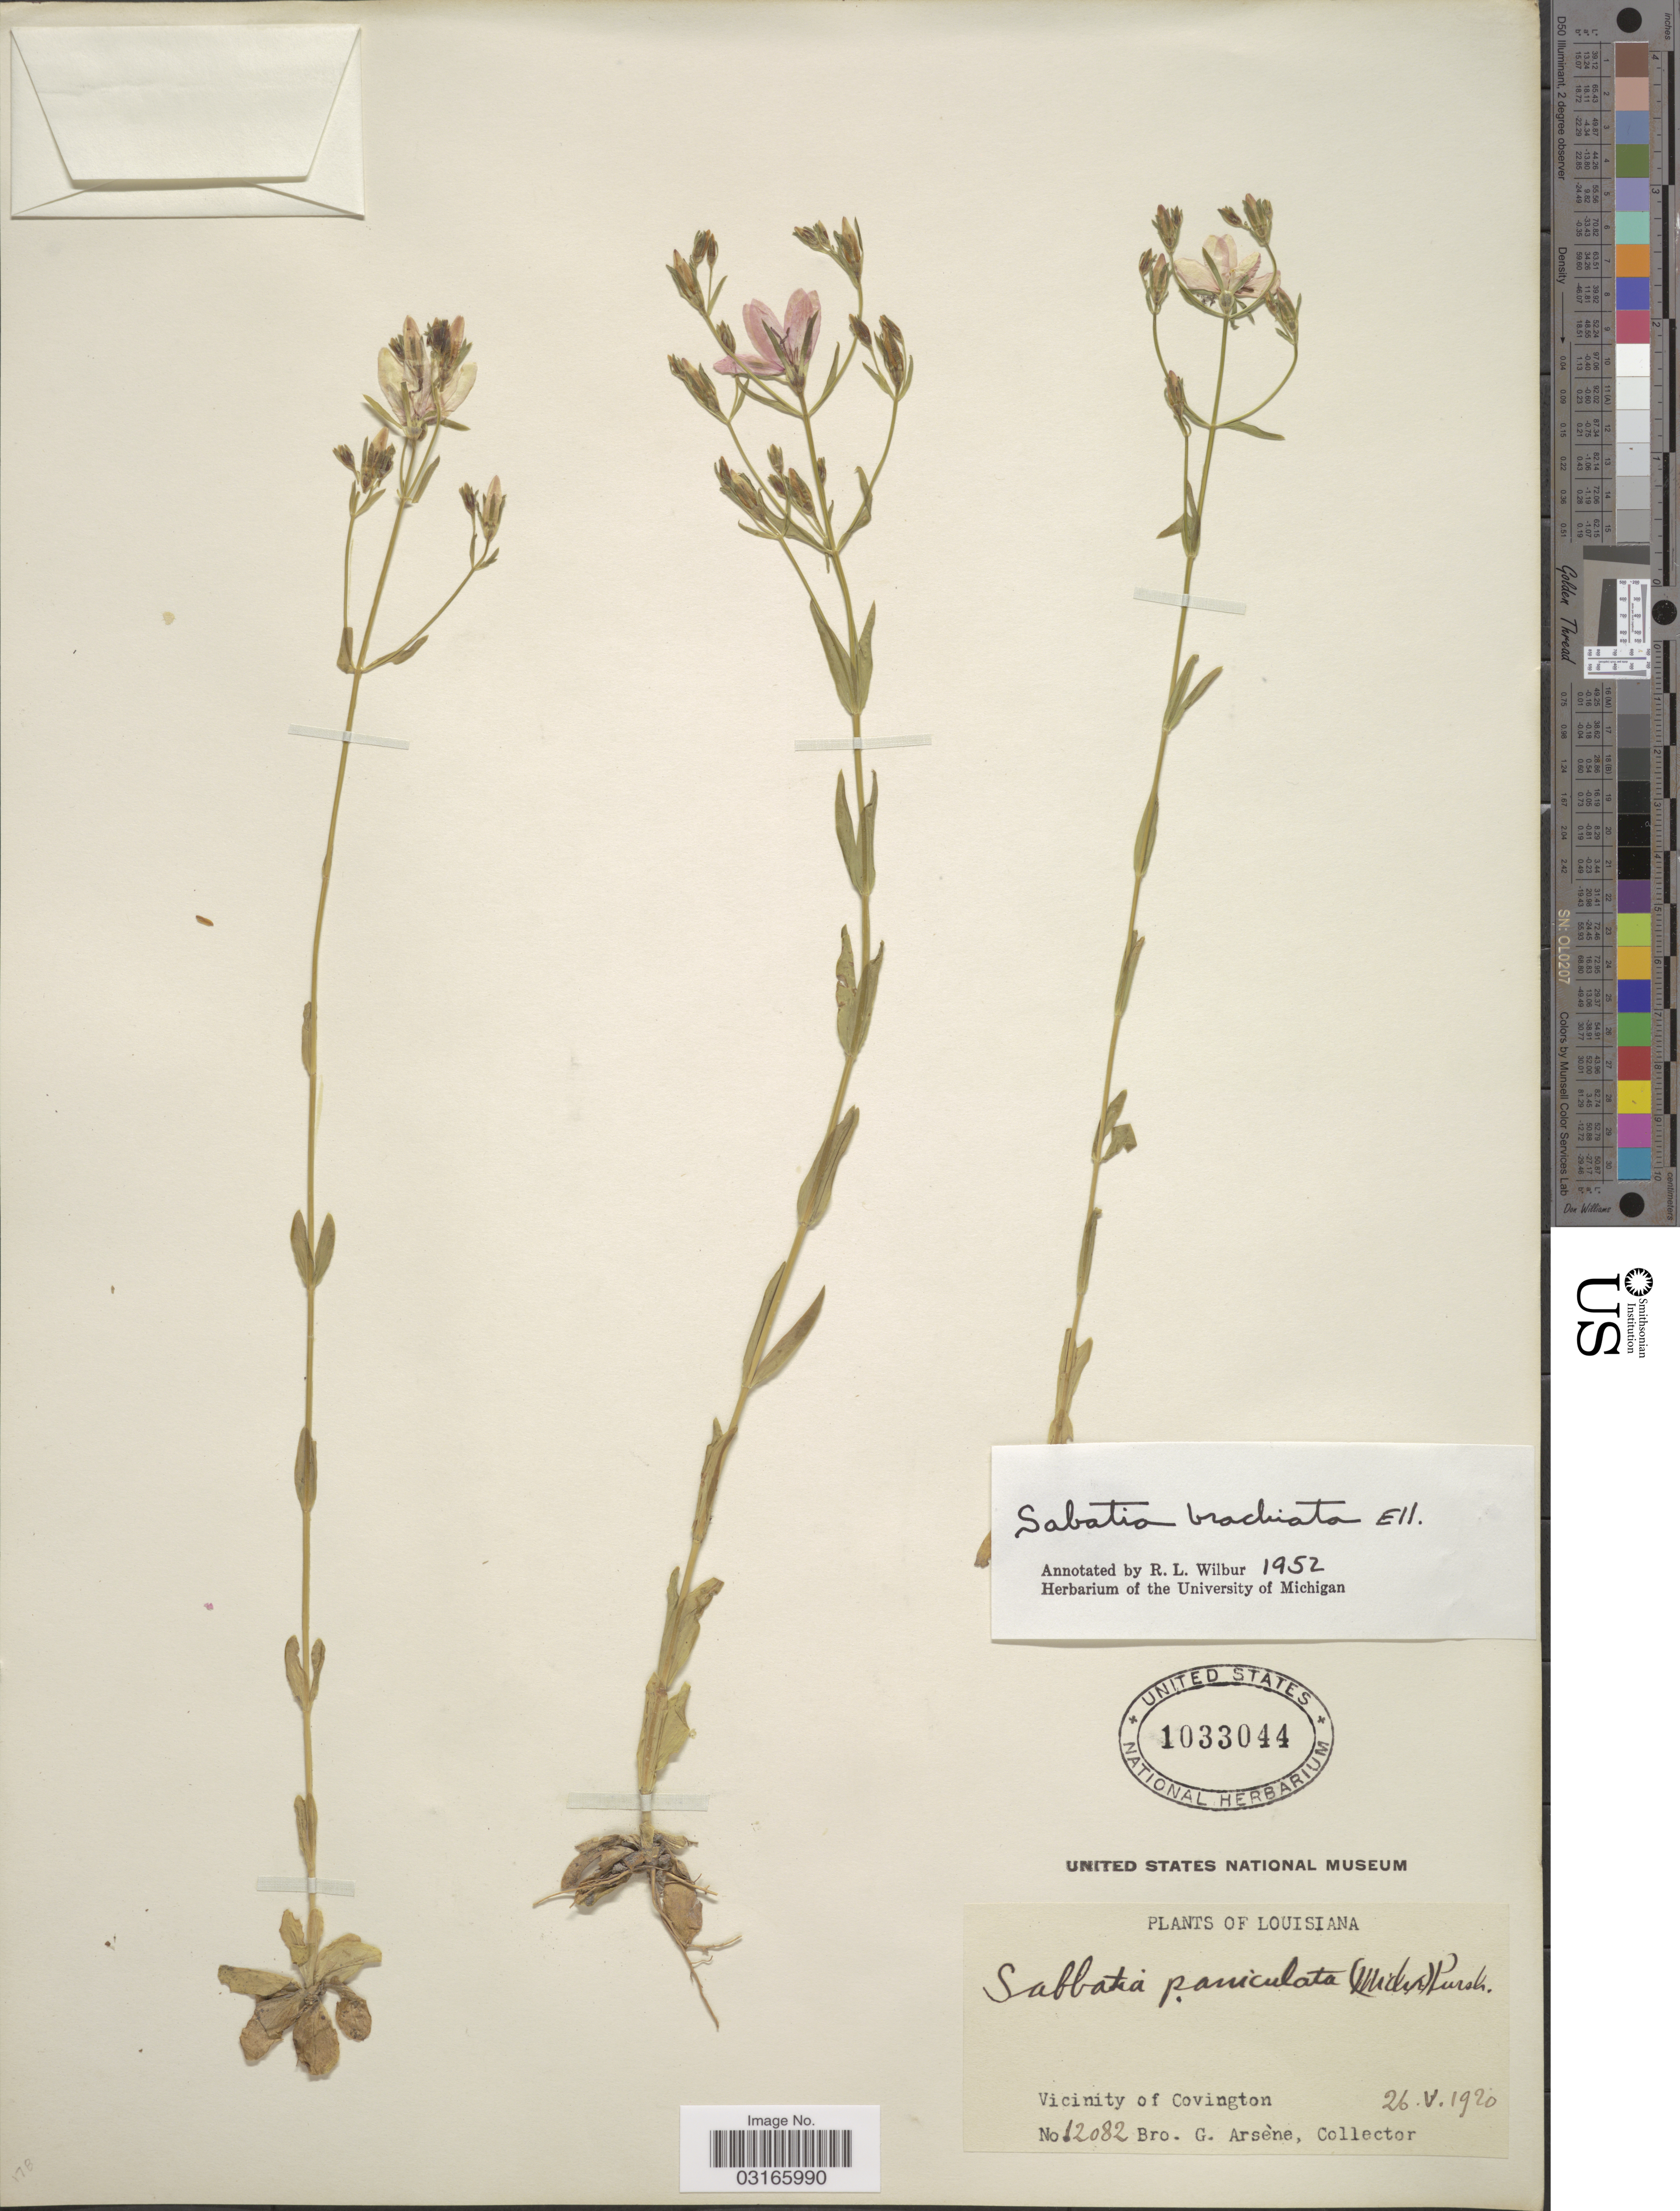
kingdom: Plantae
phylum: Tracheophyta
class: Magnoliopsida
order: Gentianales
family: Gentianaceae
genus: Sabatia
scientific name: Sabatia brachiata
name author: Elliott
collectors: Bro. G. Arsène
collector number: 12082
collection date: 1920-05-26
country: United States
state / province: Louisiana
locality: Vicinity of Covington.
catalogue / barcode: US 1033044